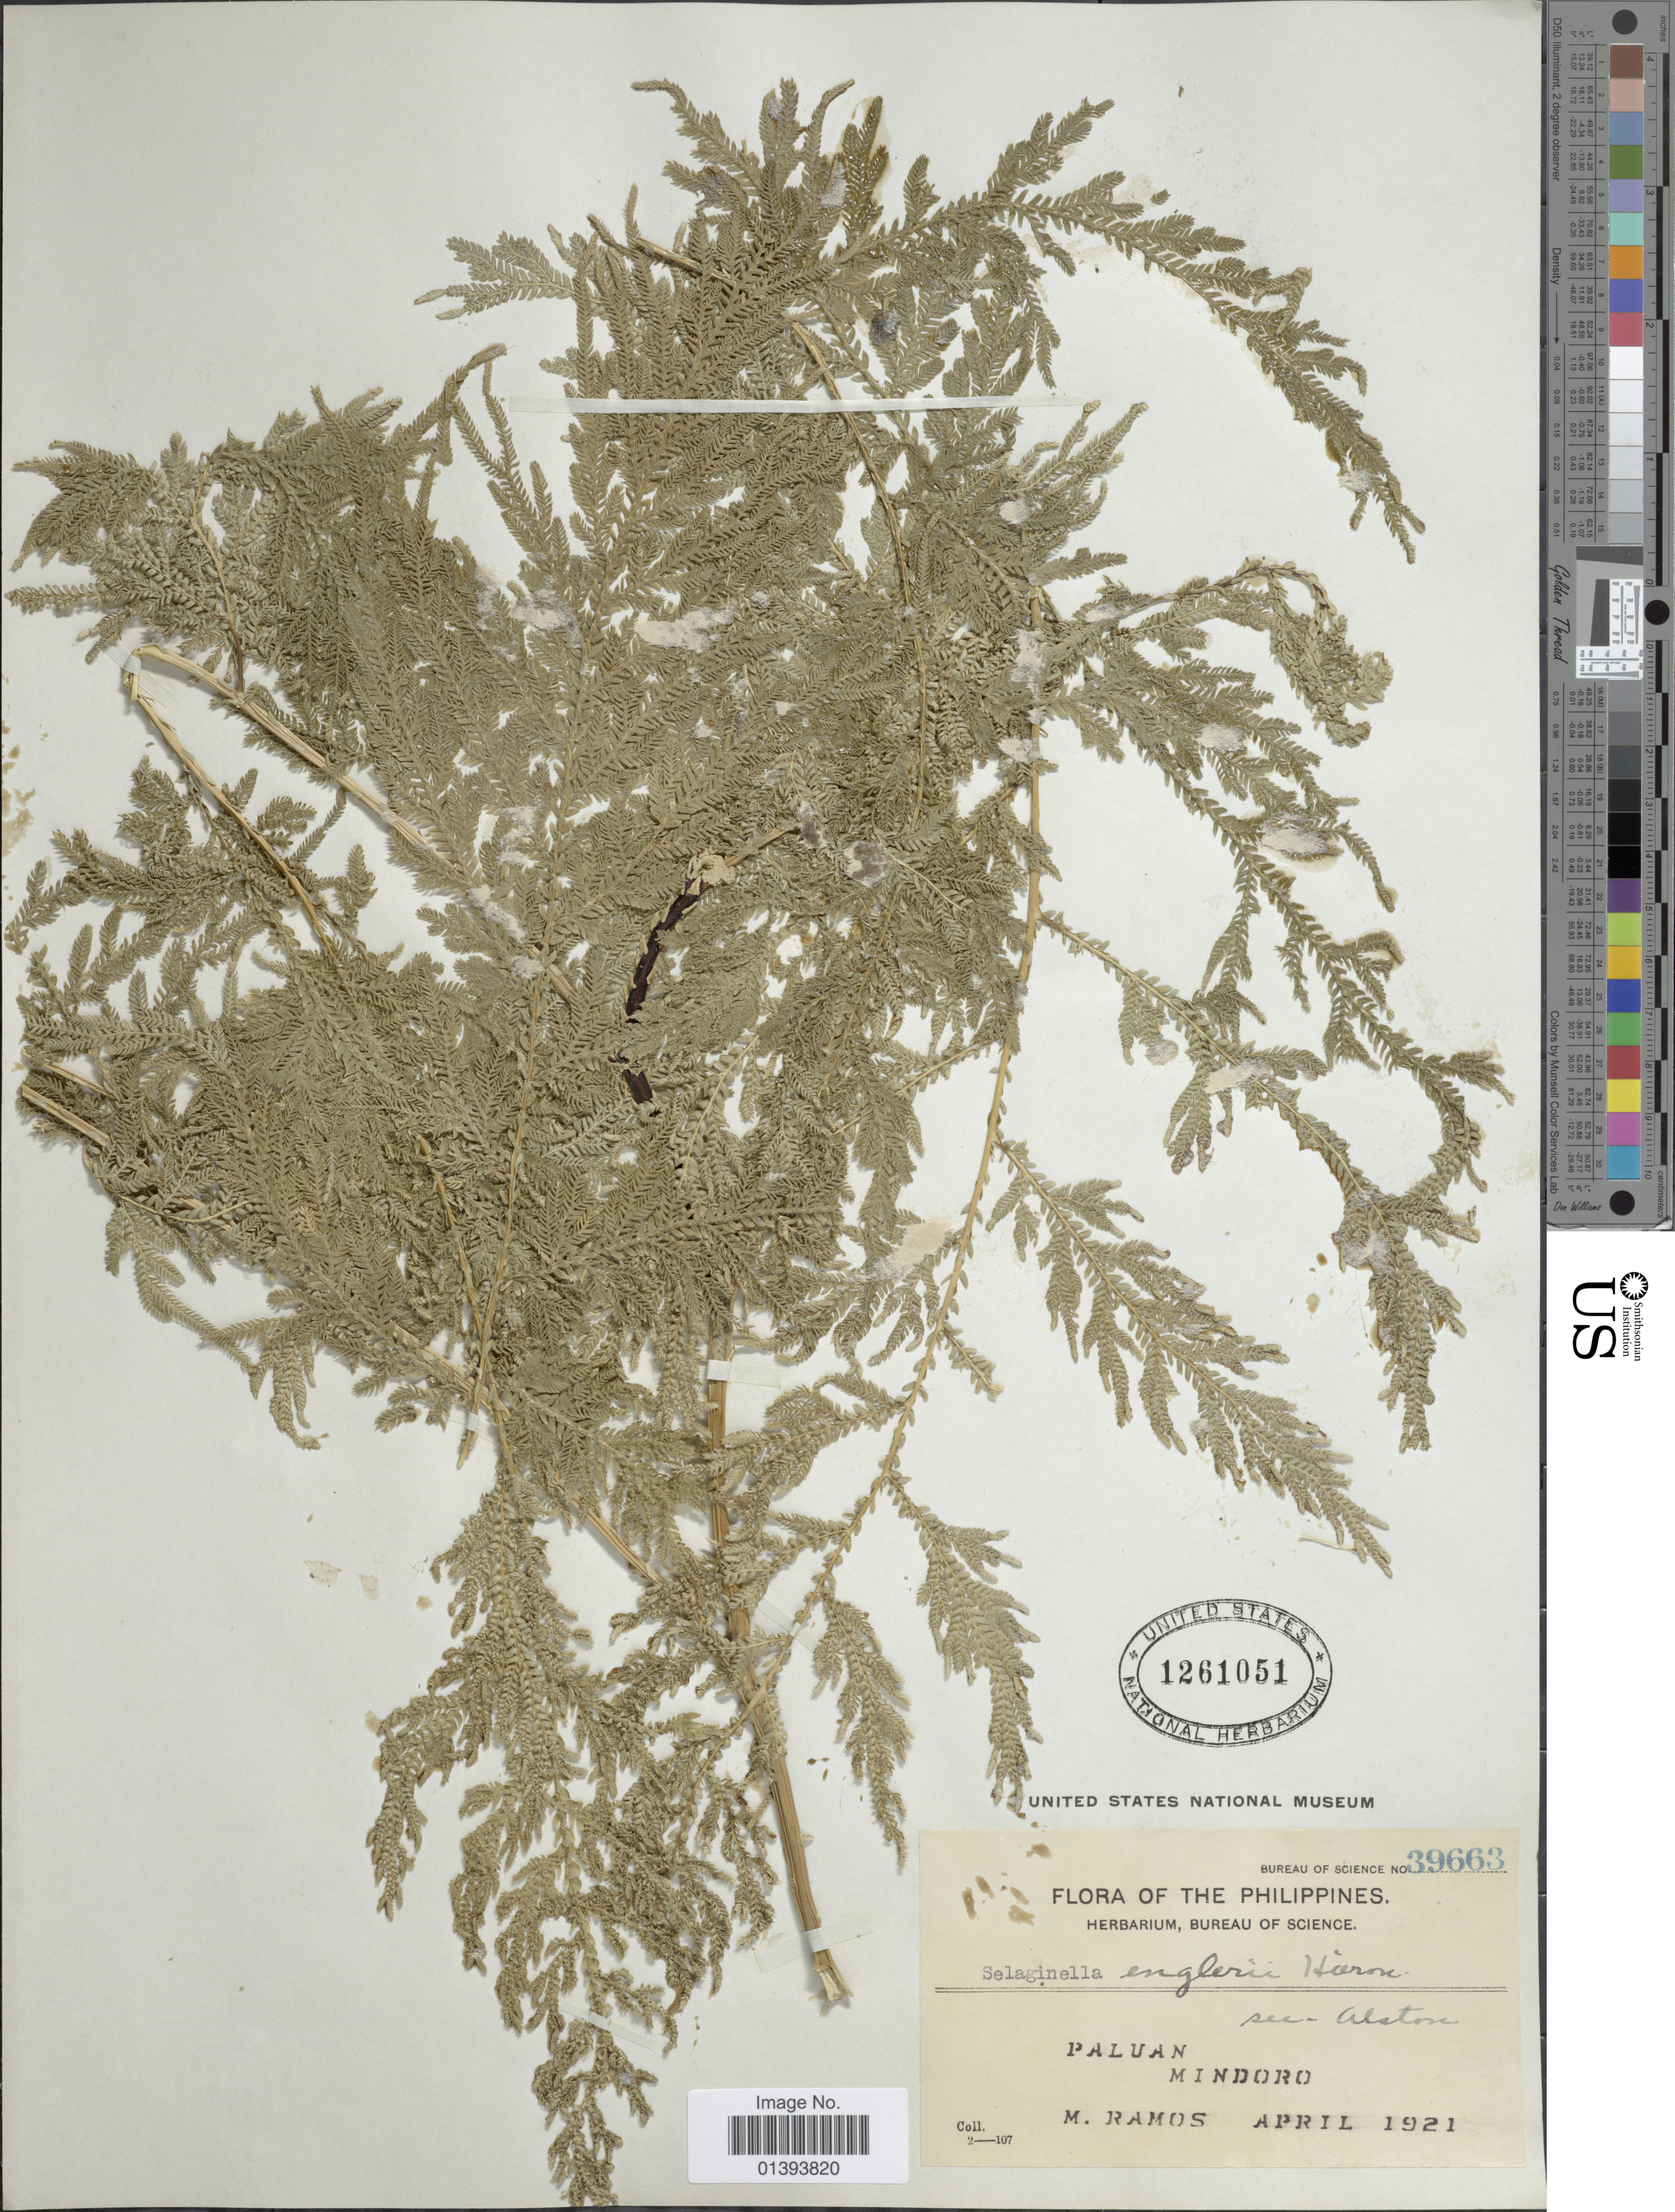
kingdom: Plantae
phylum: Tracheophyta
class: Lycopodiopsida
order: Selaginellales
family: Selaginellaceae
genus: Selaginella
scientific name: Selaginella engleri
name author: Hieron.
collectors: M. Ramos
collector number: Bureau of Science 39663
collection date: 1921-04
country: Philippines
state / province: Mimaropa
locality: Paluan, Mindoro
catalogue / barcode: US 1261051